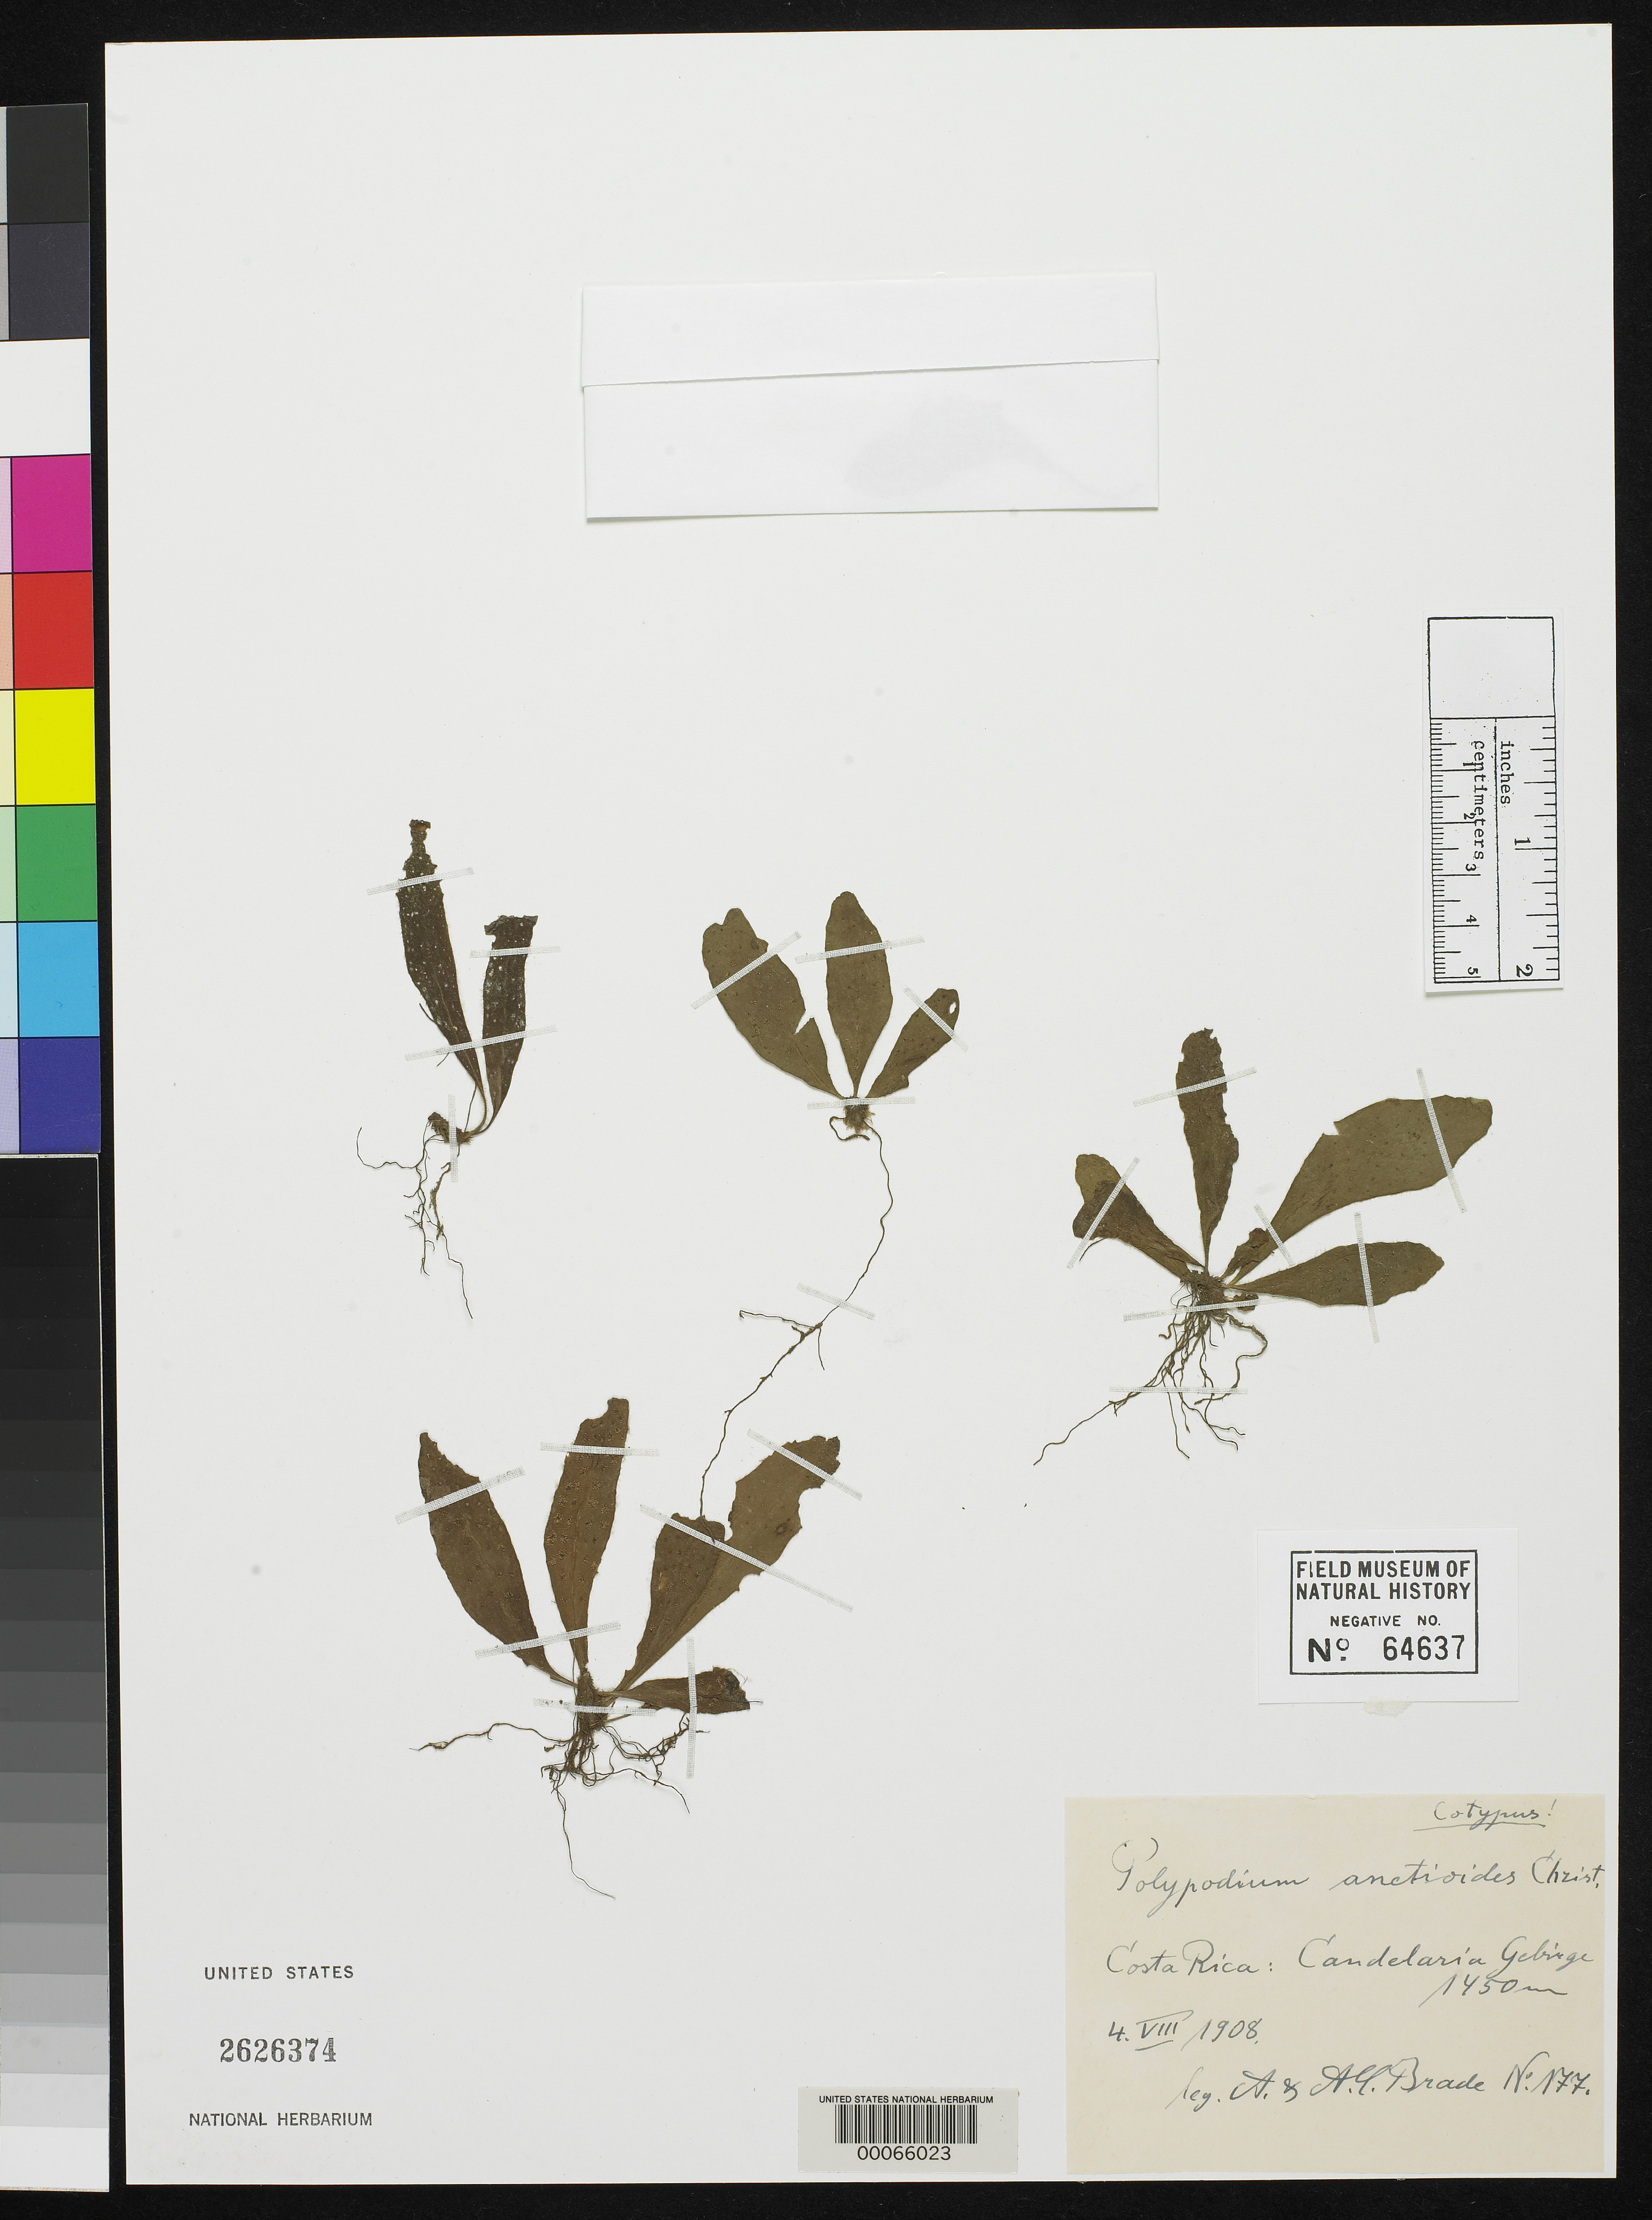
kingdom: Plantae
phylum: Tracheophyta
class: Polypodiopsida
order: Polypodiales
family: Polypodiaceae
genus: Polypodium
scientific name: Polypodium anetioides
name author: Christ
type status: Isotype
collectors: A. C. Brade & A. Brade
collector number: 177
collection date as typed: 04 Aug 1908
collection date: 1908-08-04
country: Costa Rica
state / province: San José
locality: Candelaria Mts.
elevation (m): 1450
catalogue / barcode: US 2626374